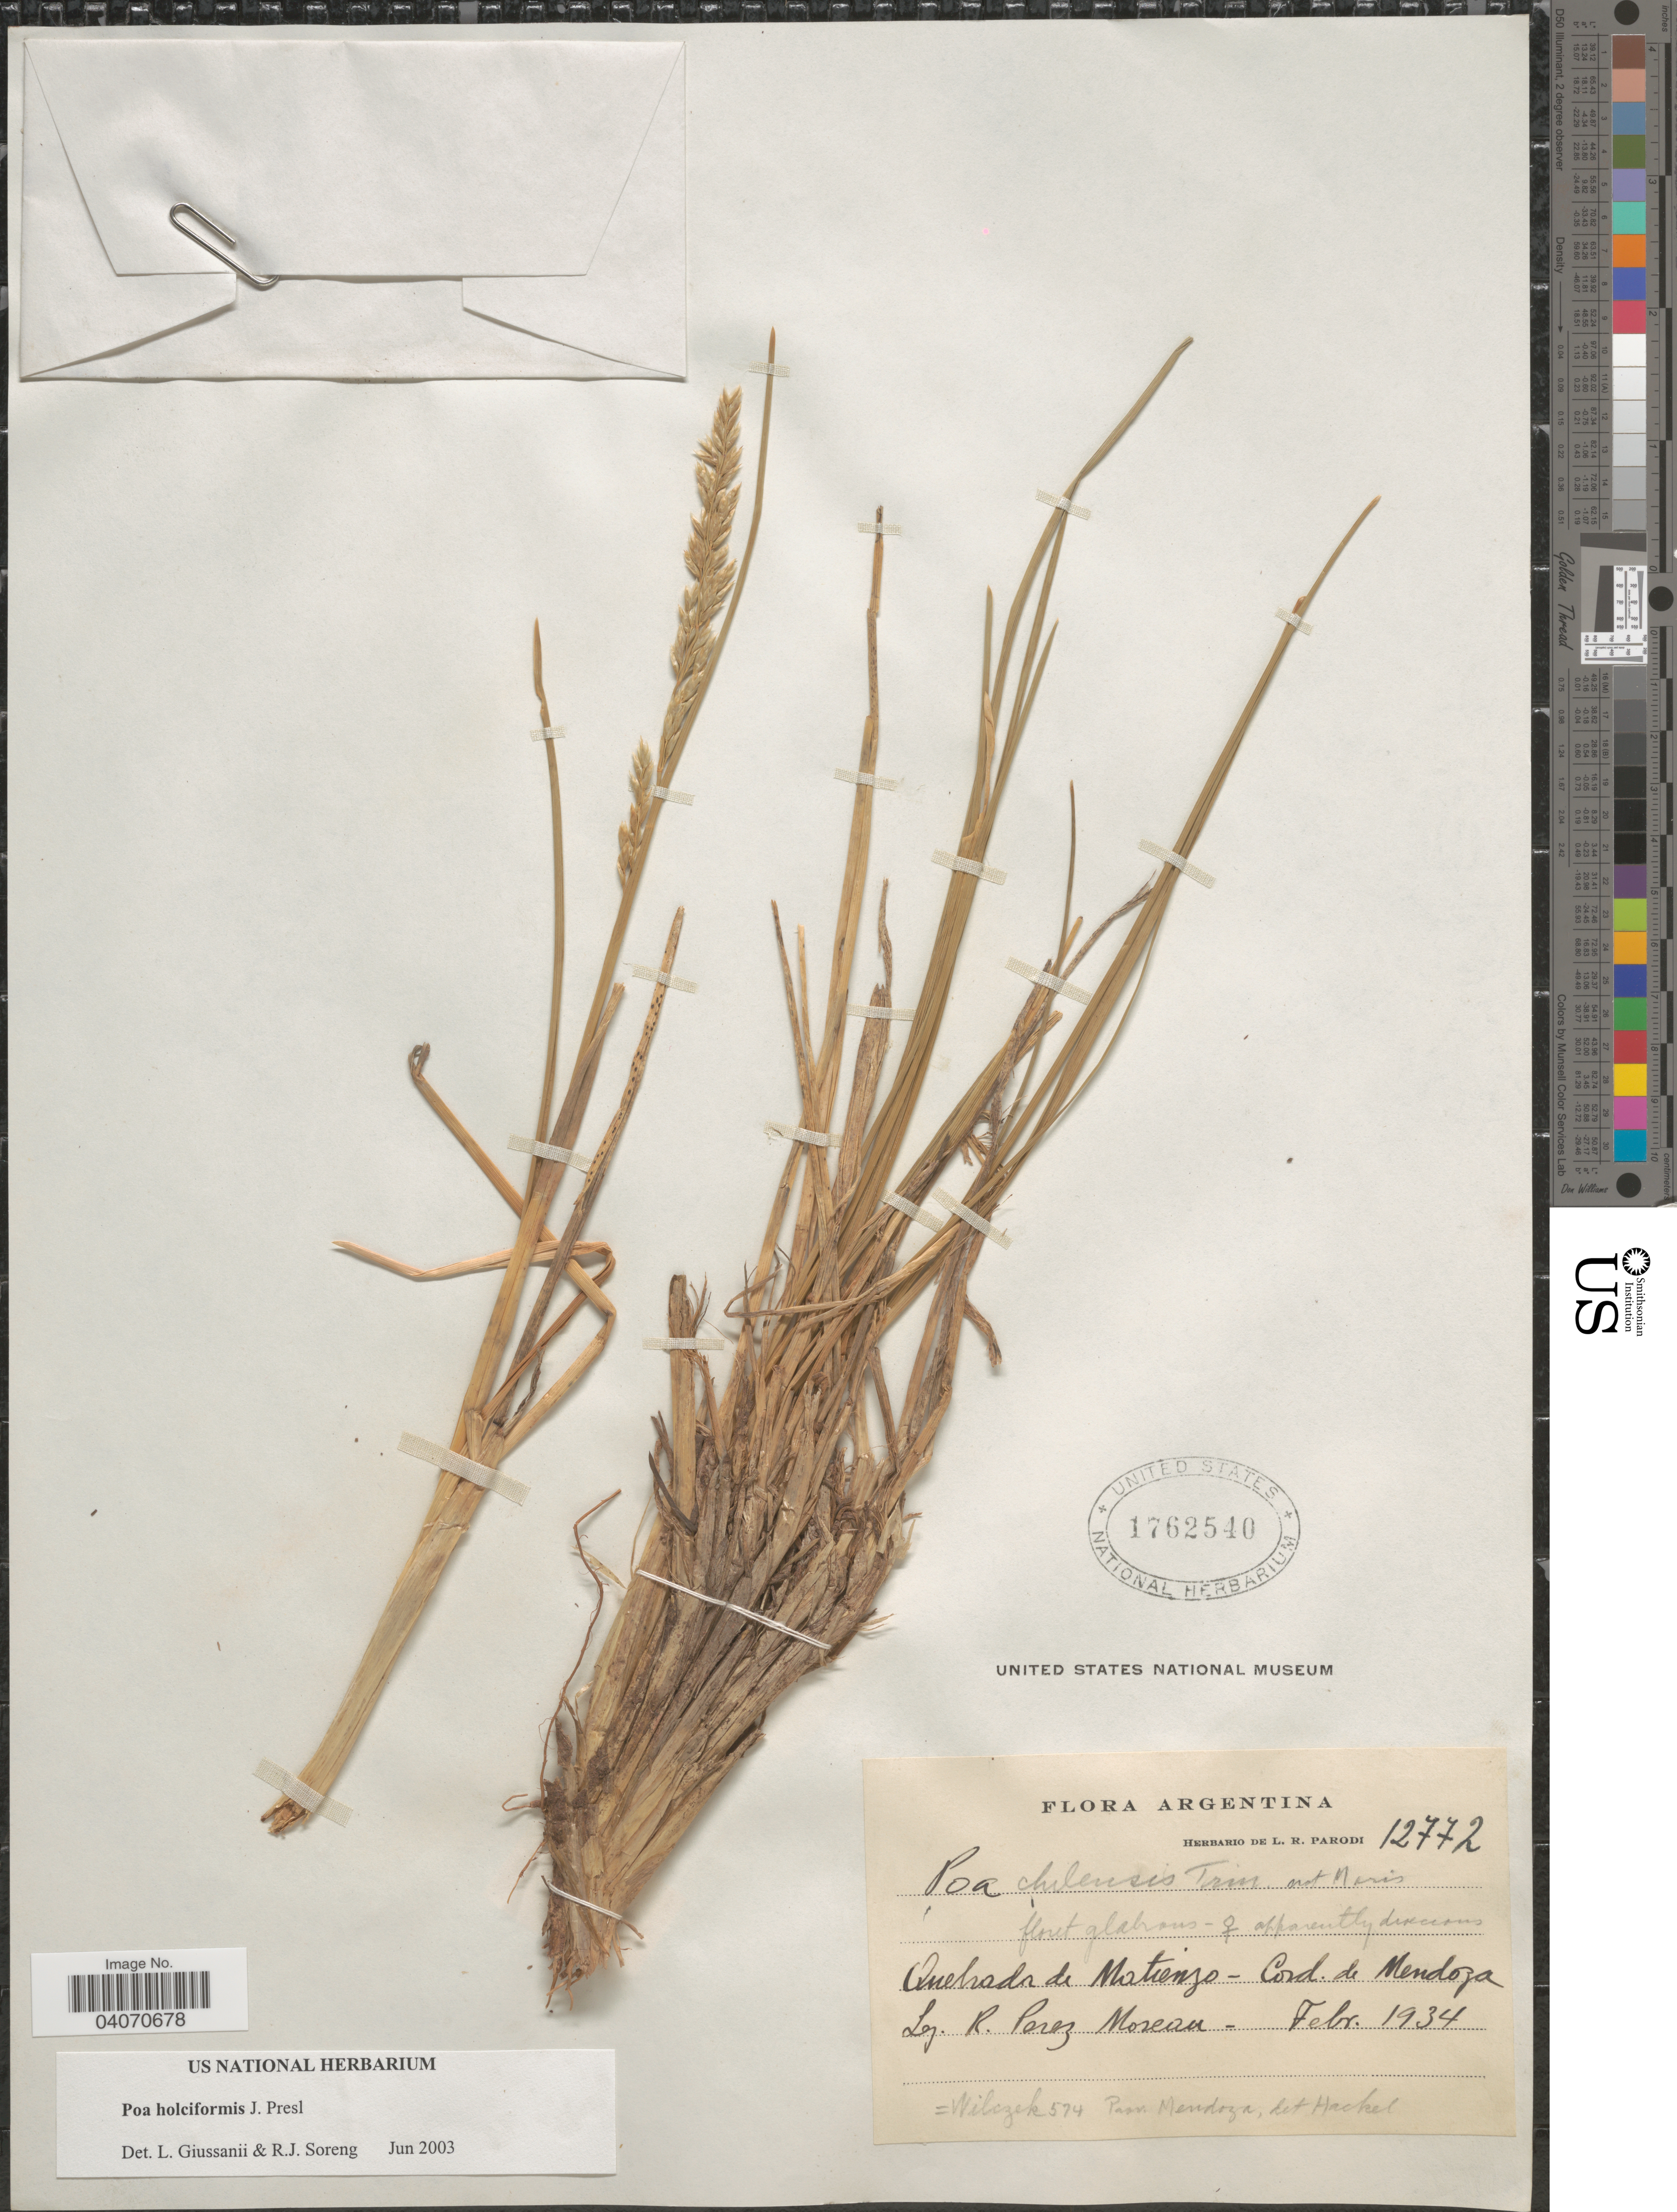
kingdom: Plantae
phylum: Tracheophyta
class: Liliopsida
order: Poales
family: Poaceae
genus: Poa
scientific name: Poa holciformis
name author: J. Presl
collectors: R. L. Pérez-Moreau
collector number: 12772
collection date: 1934-02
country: Argentina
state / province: Mendoza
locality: Quebrada de Matienzo - Cord. de Mendoza.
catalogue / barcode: US 1762540